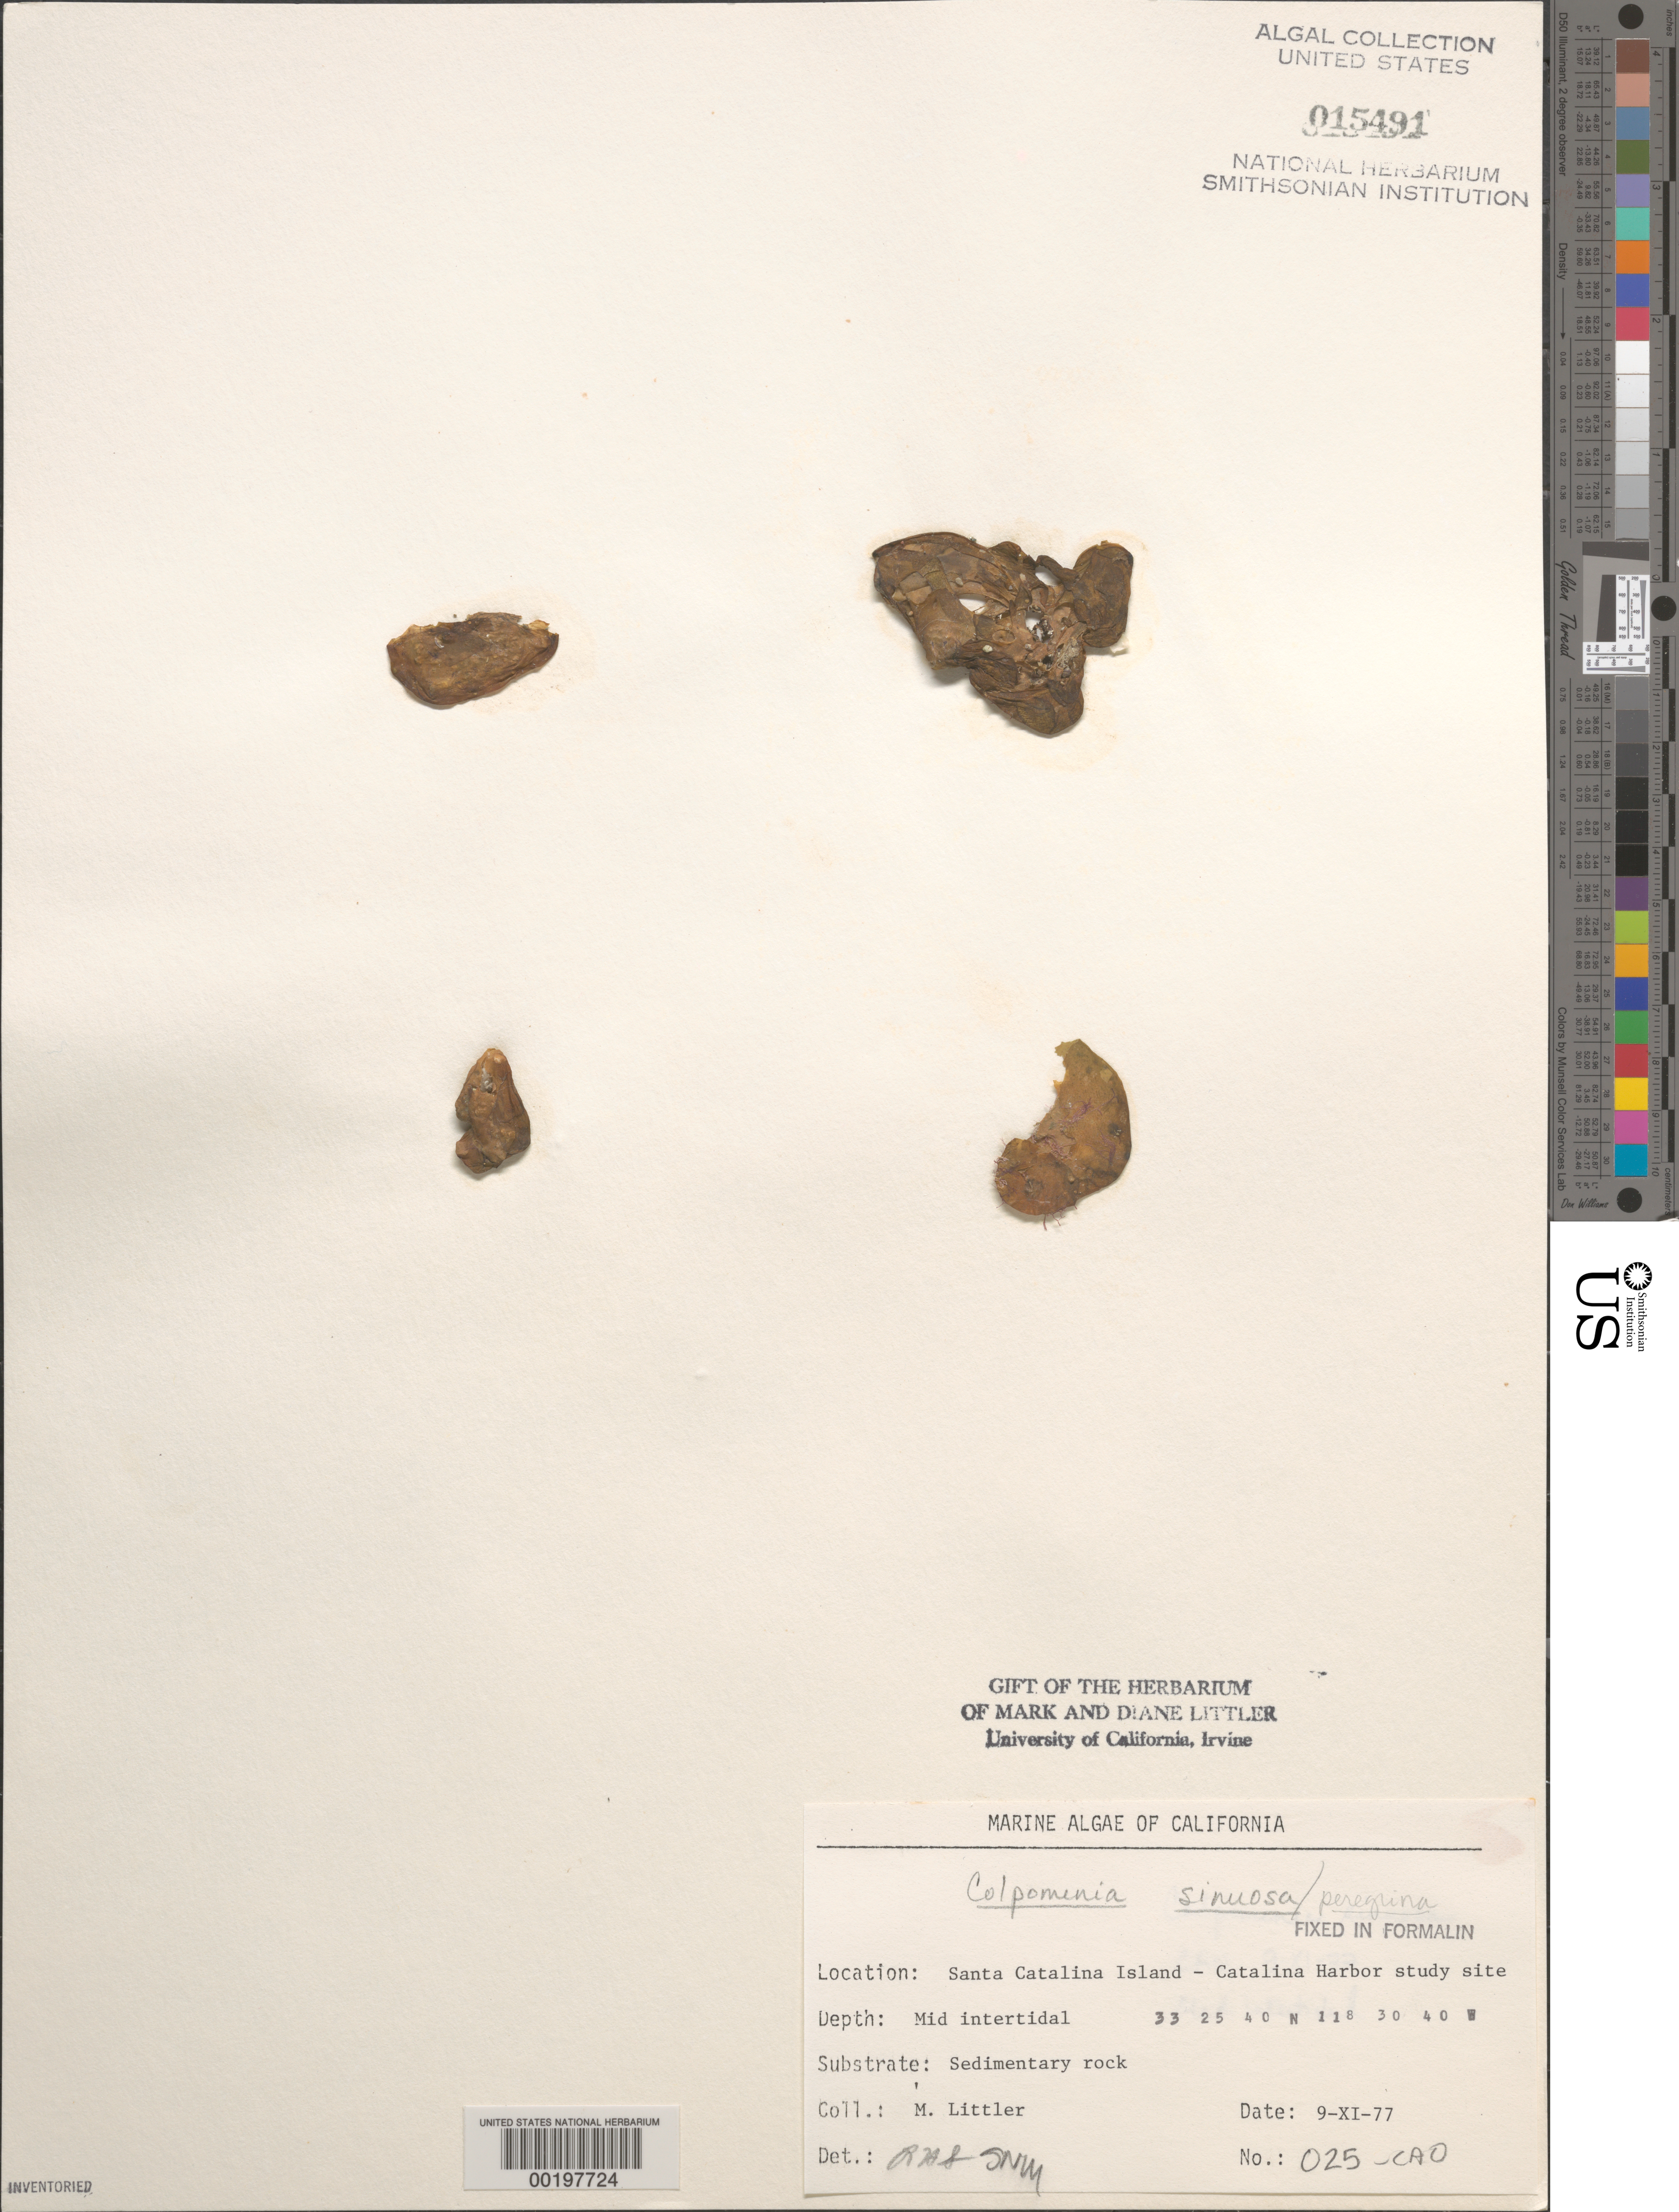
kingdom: Chromista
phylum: Ochrophyta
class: Phaeophyceae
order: Scytosiphonales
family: Scytosiphonaceae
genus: Colpomenia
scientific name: Colpomenia sinuosa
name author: (K. Mert. ex Roth) Derbes & Solier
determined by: Sims, Robert H.; Murray, S. N.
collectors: M. M. Littler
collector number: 025-cao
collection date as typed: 09 Nov 1977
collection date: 1977-11-09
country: United States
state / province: California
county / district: Los Angeles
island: Santa Catalina Island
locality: Catalina Harbor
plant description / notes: BLM-SOCALBIGHT Rocky Intertidal Survey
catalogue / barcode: US 15491